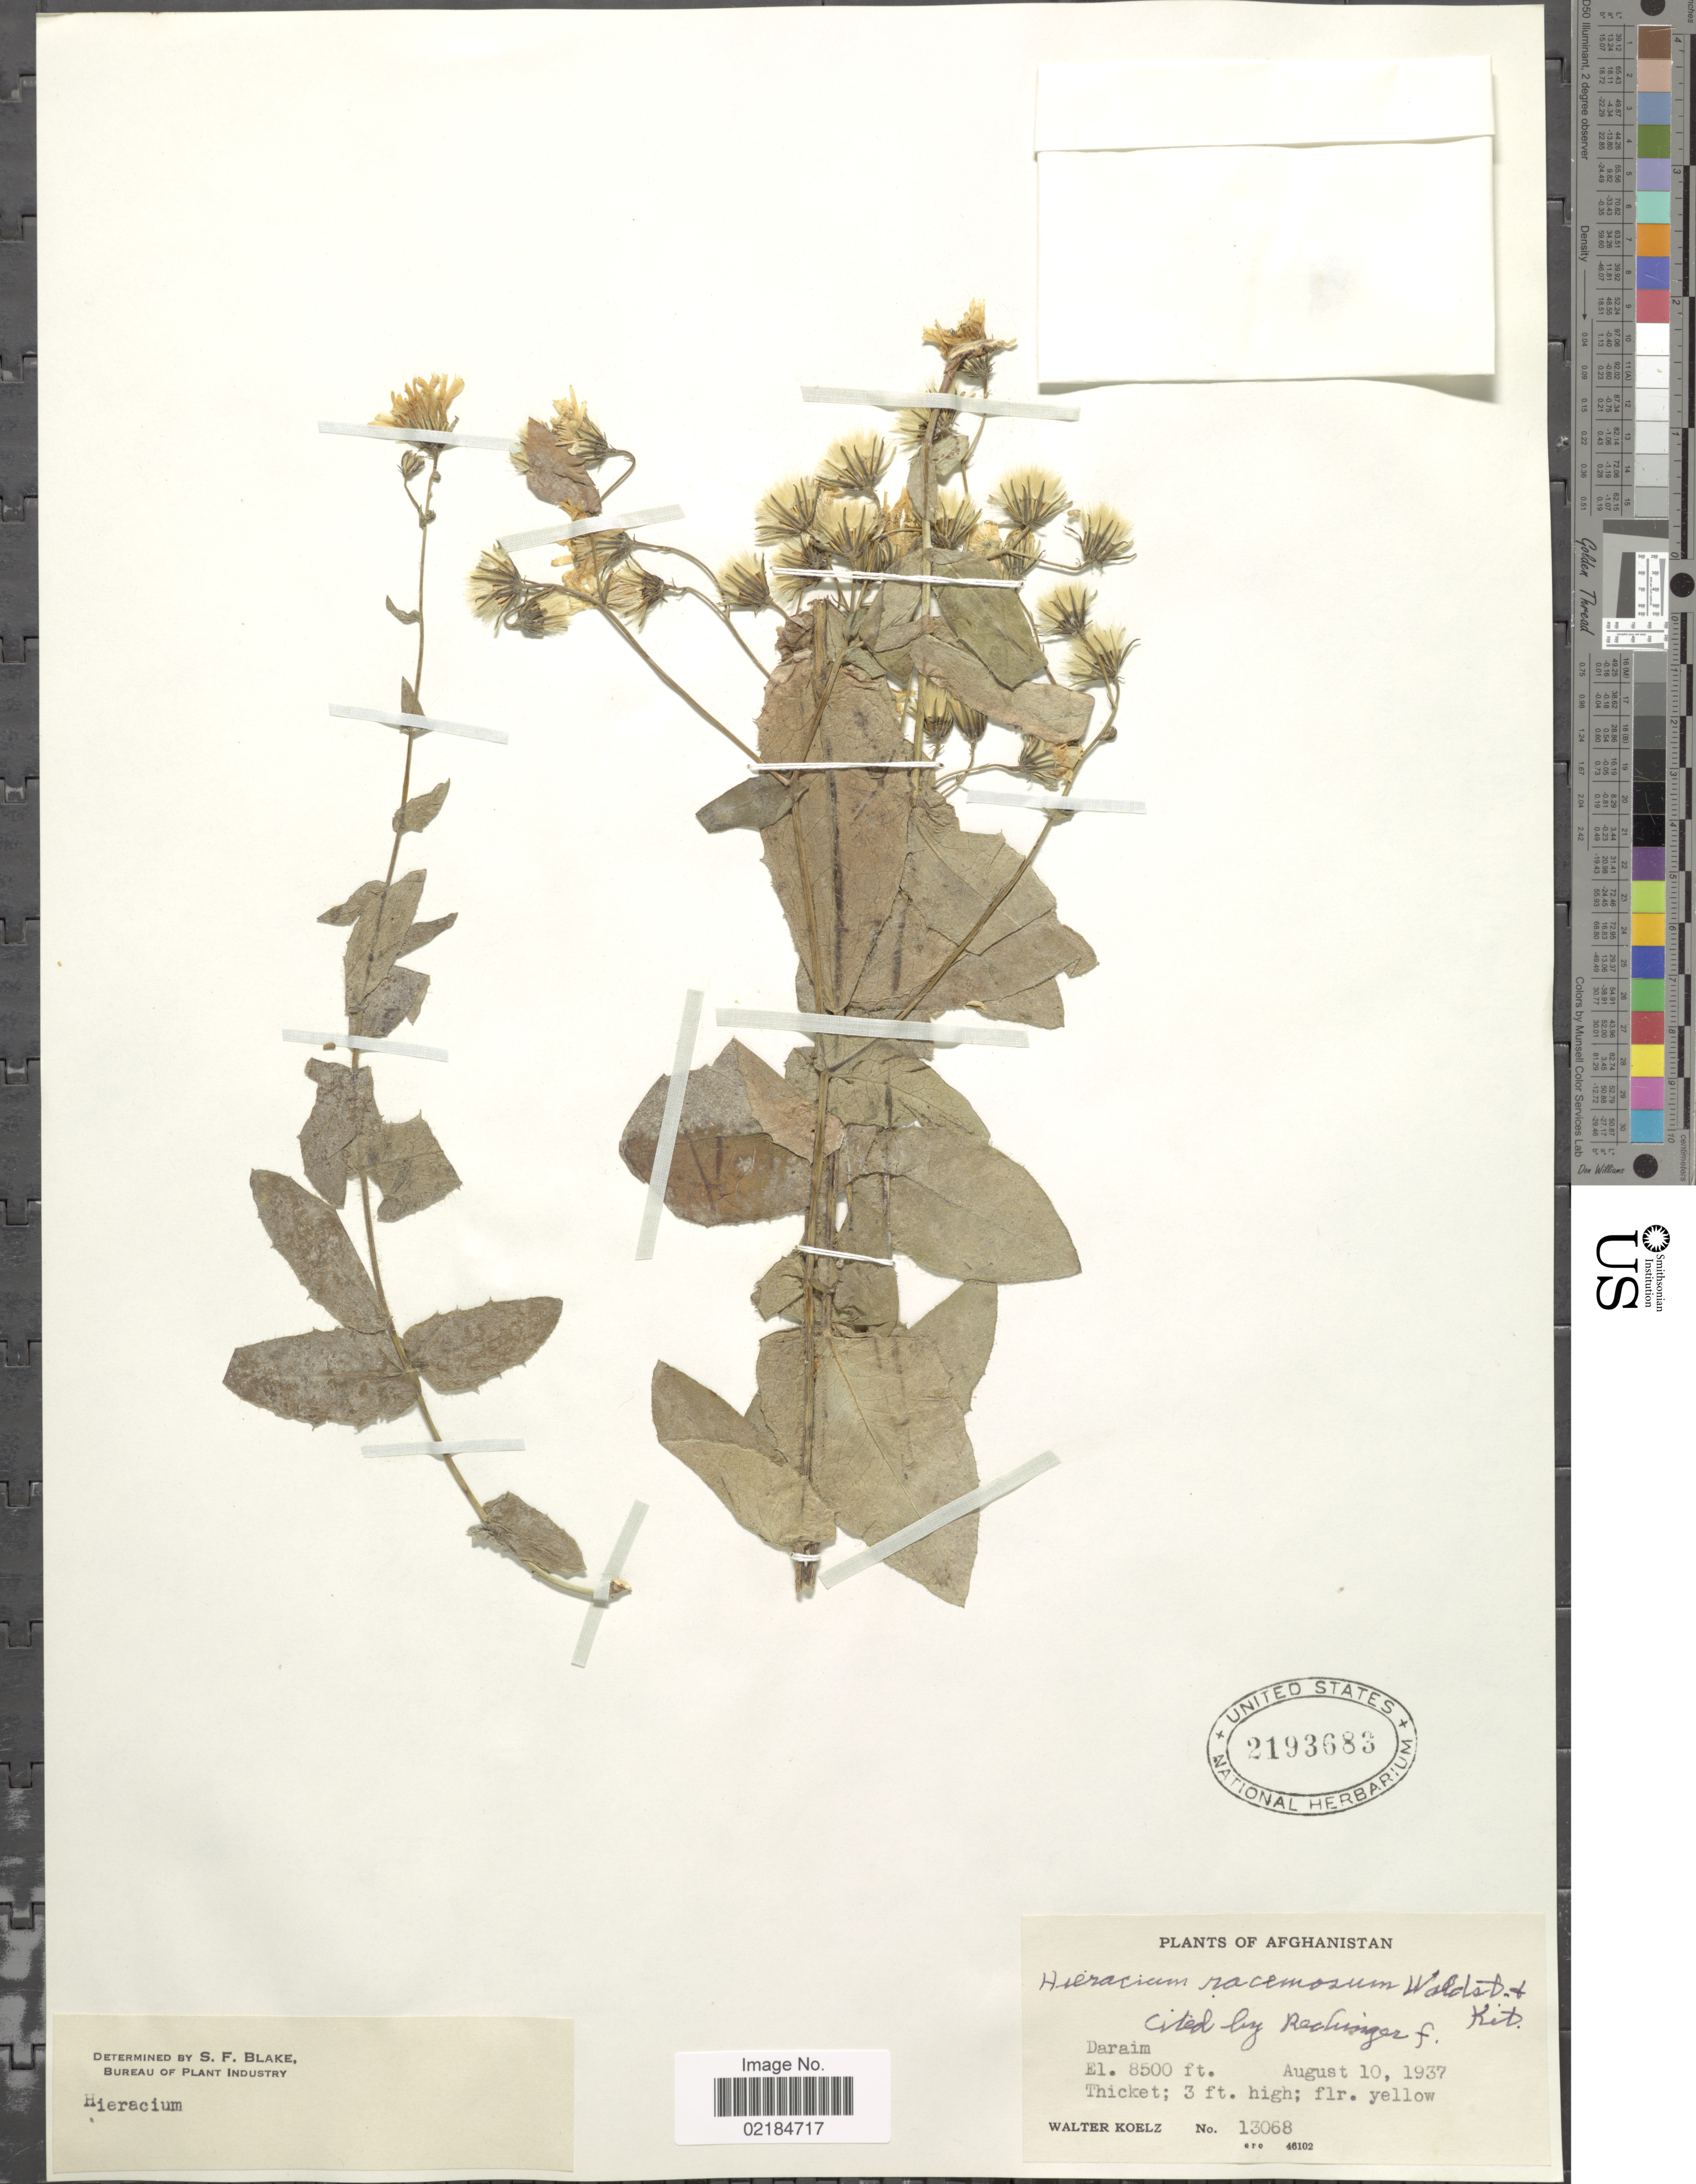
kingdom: Plantae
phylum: Tracheophyta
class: Magnoliopsida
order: Asterales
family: Asteraceae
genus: Hieracium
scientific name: Hieracium racemosum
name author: Willd.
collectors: W. N. Koelz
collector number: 13068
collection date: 1937-08-10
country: Afghanistan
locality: Daraim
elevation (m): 2591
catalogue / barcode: US 2193683